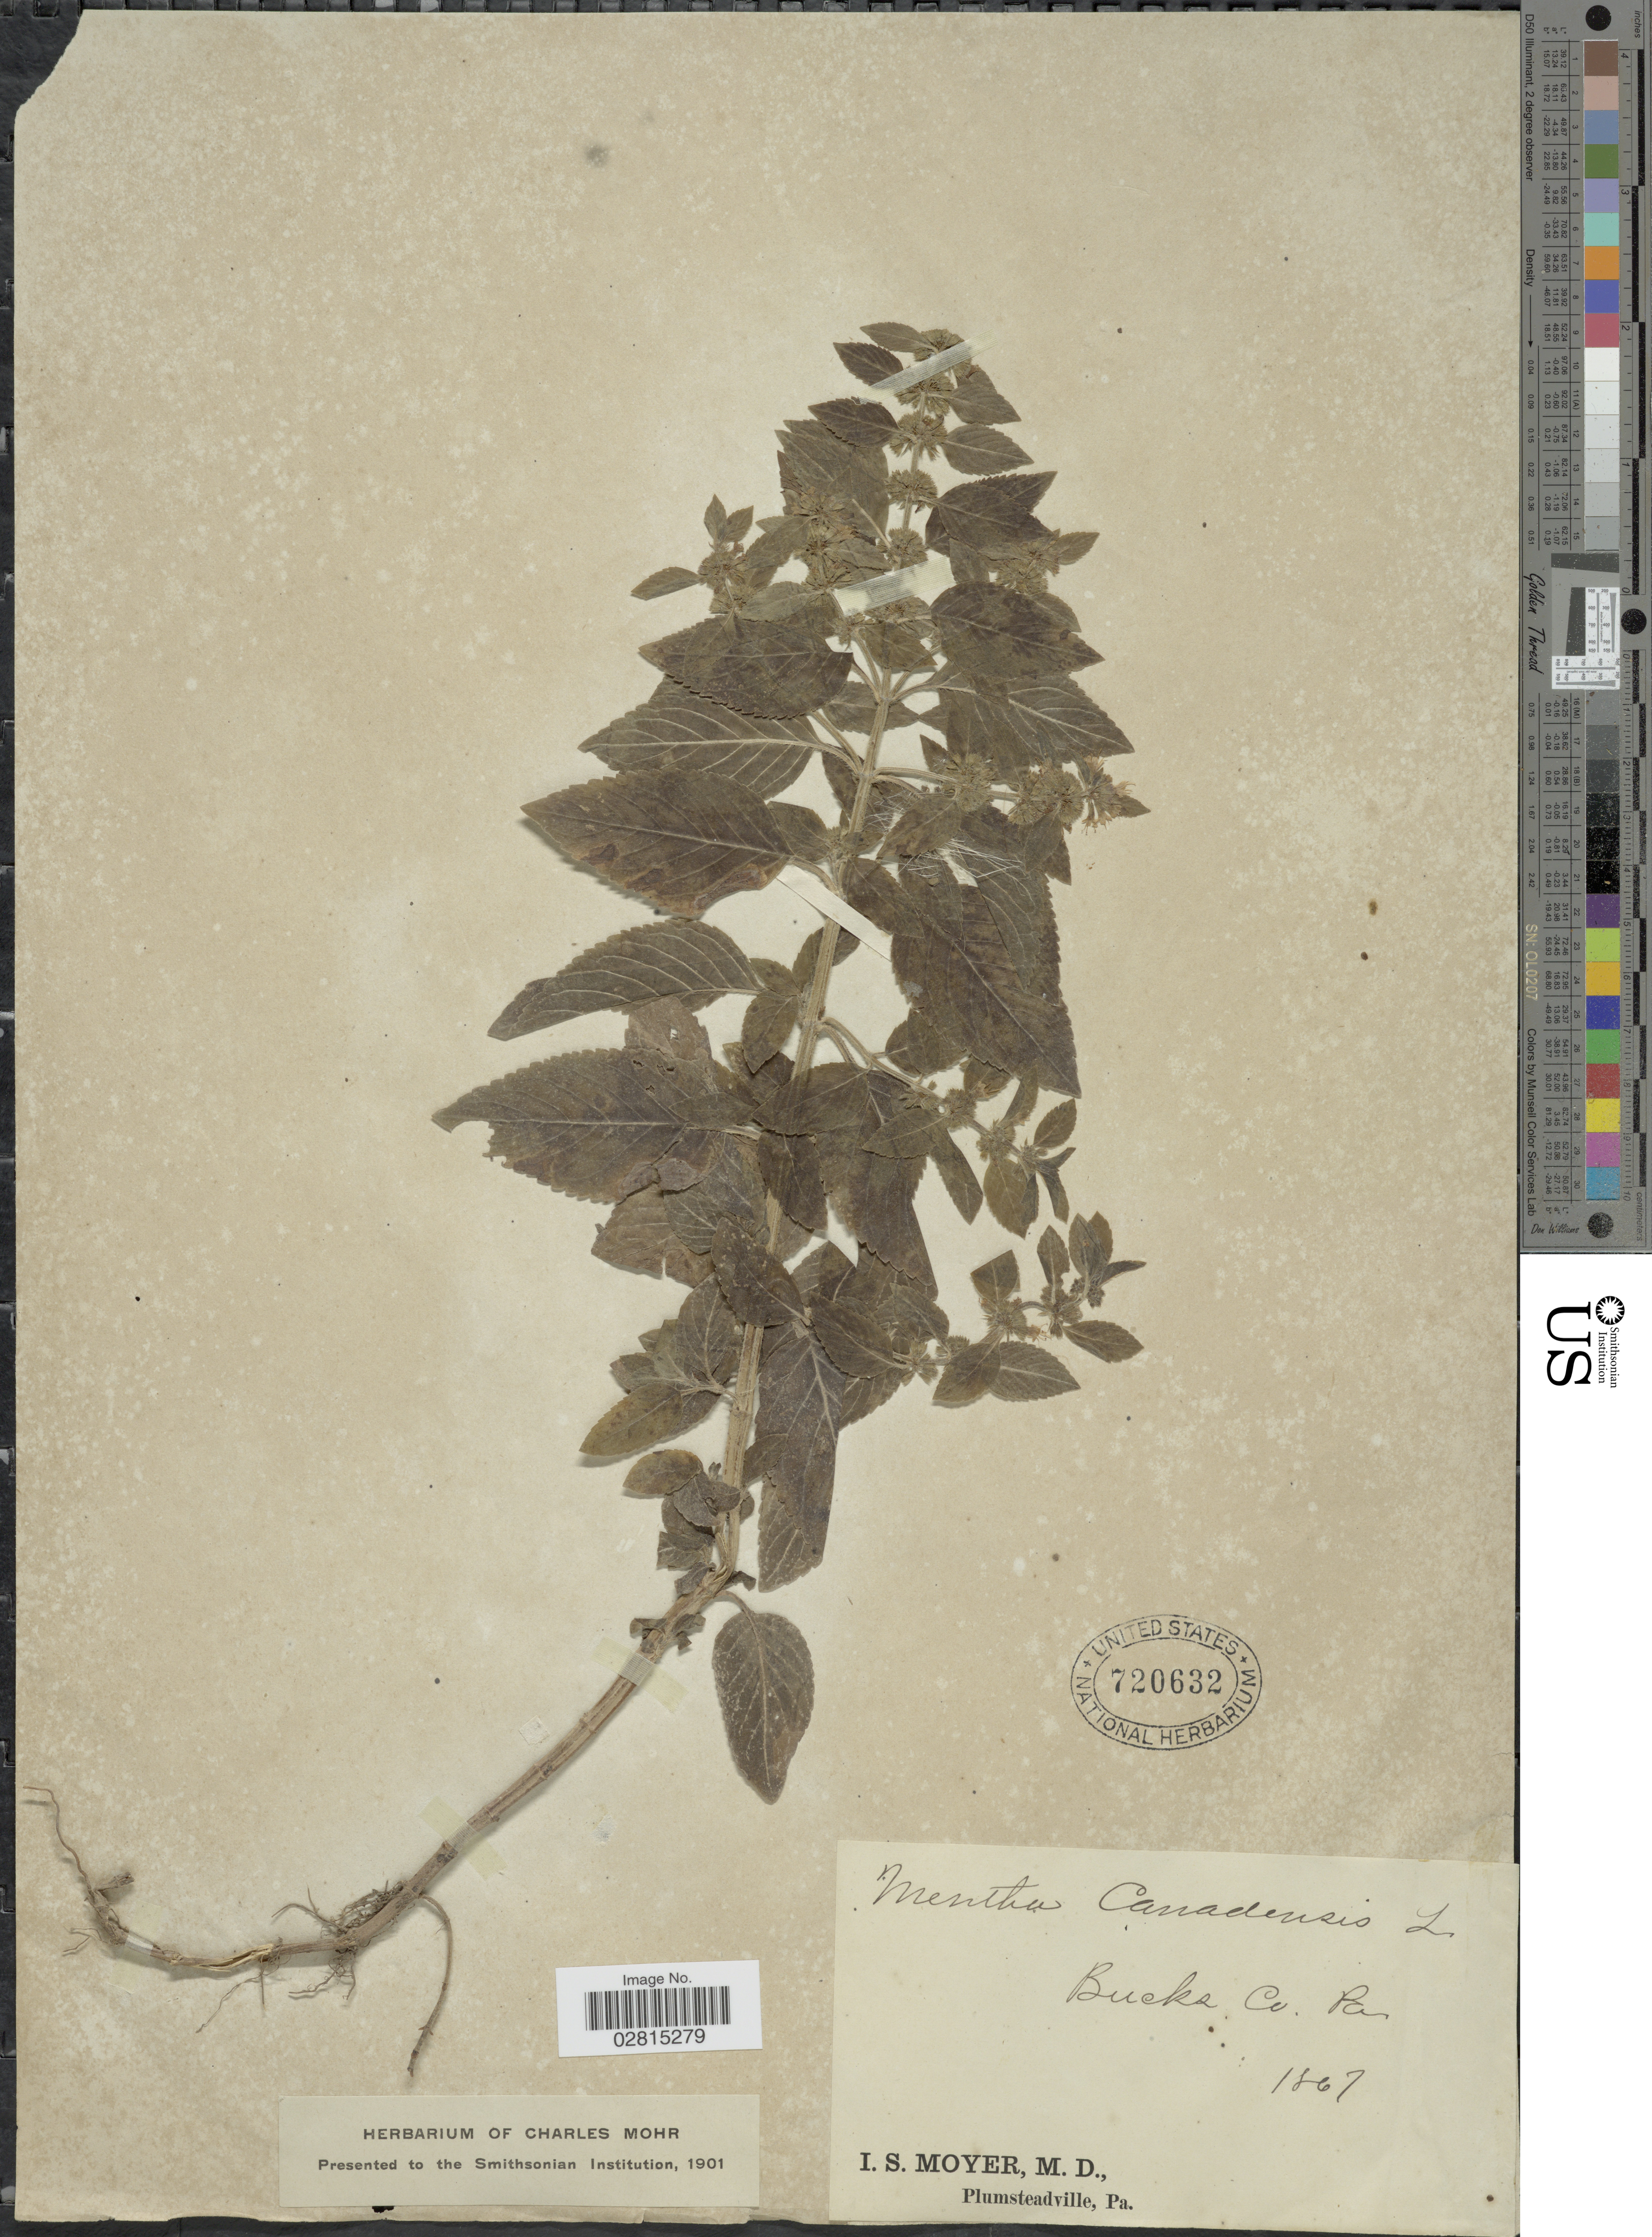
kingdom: Plantae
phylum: Tracheophyta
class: Magnoliopsida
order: Lamiales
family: Lamiaceae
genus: Mentha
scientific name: Mentha canadensis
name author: L.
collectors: I. S. Moyer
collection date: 1807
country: United States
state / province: Pennsylvania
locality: Bucks Co.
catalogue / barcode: US 720632